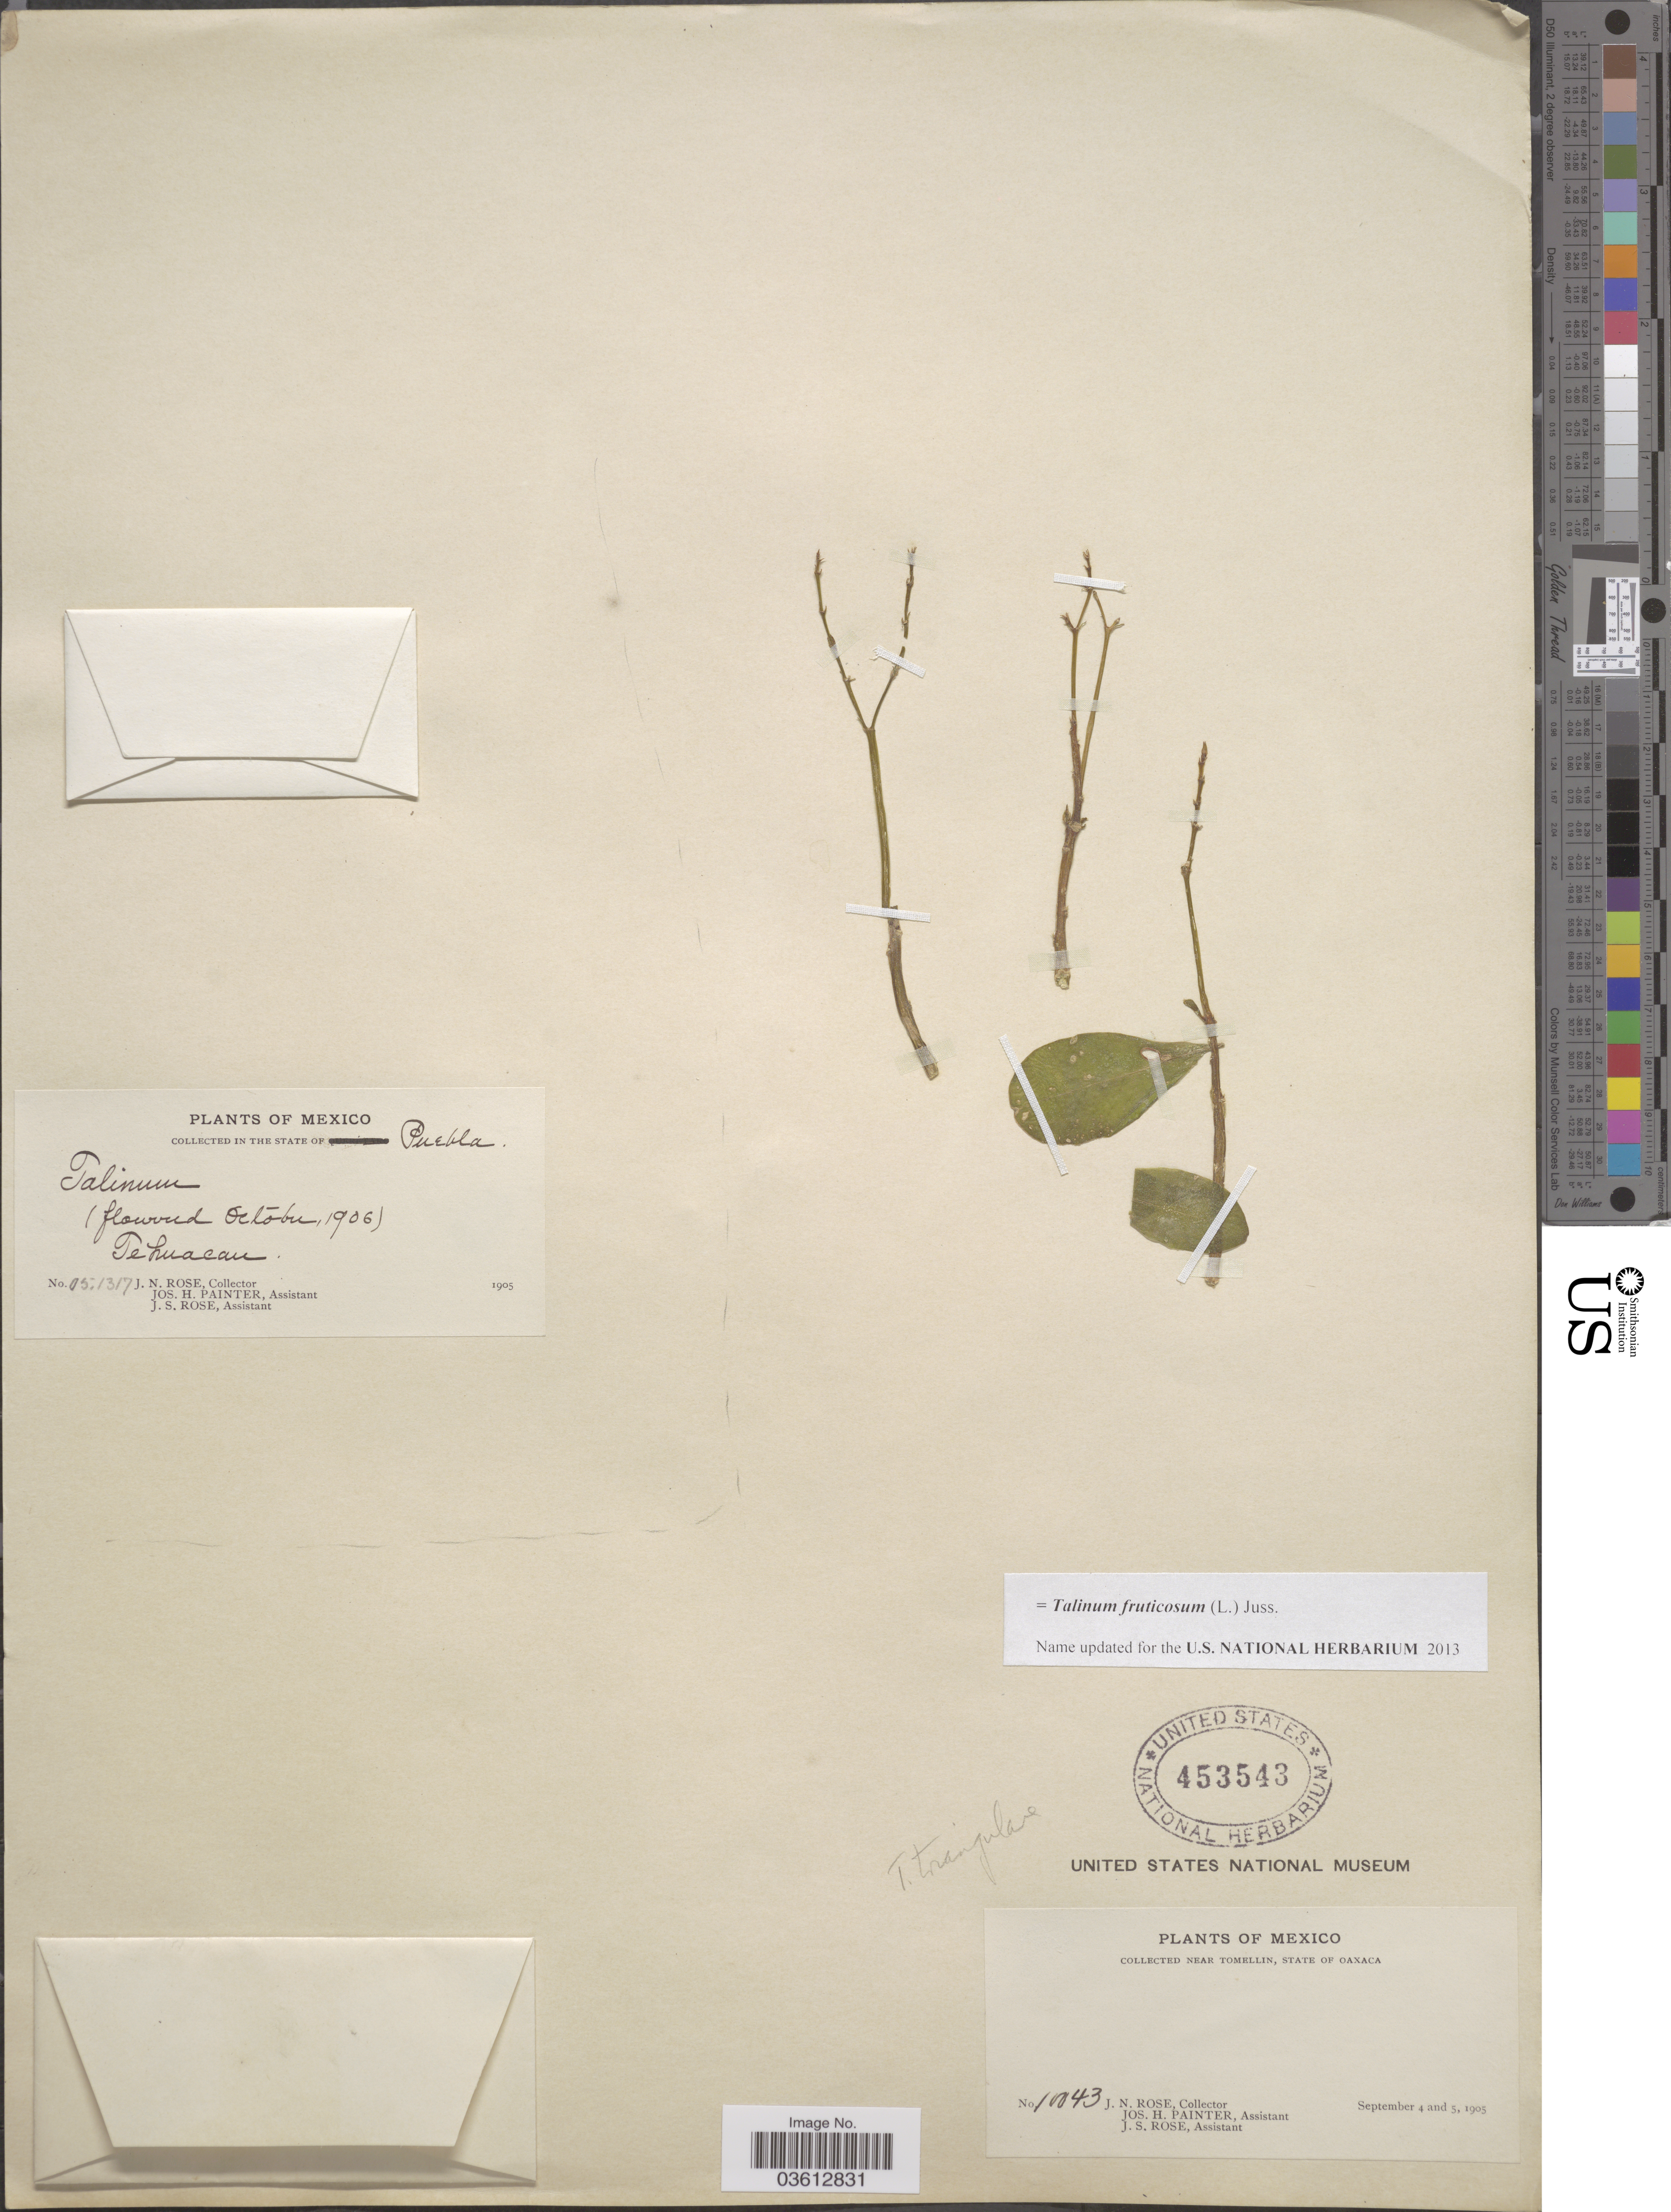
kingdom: Plantae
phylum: Tracheophyta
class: Magnoliopsida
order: Caryophyllales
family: Talinaceae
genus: Talinum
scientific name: Talinum fruticosum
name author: (L.) Juss.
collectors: J. N. Rose, J. H. Painter & J. S. Rose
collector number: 10043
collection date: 1905-09-04/1905-09-05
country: Mexico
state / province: Oaxaca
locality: Near Tomelin.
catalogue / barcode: US 453543